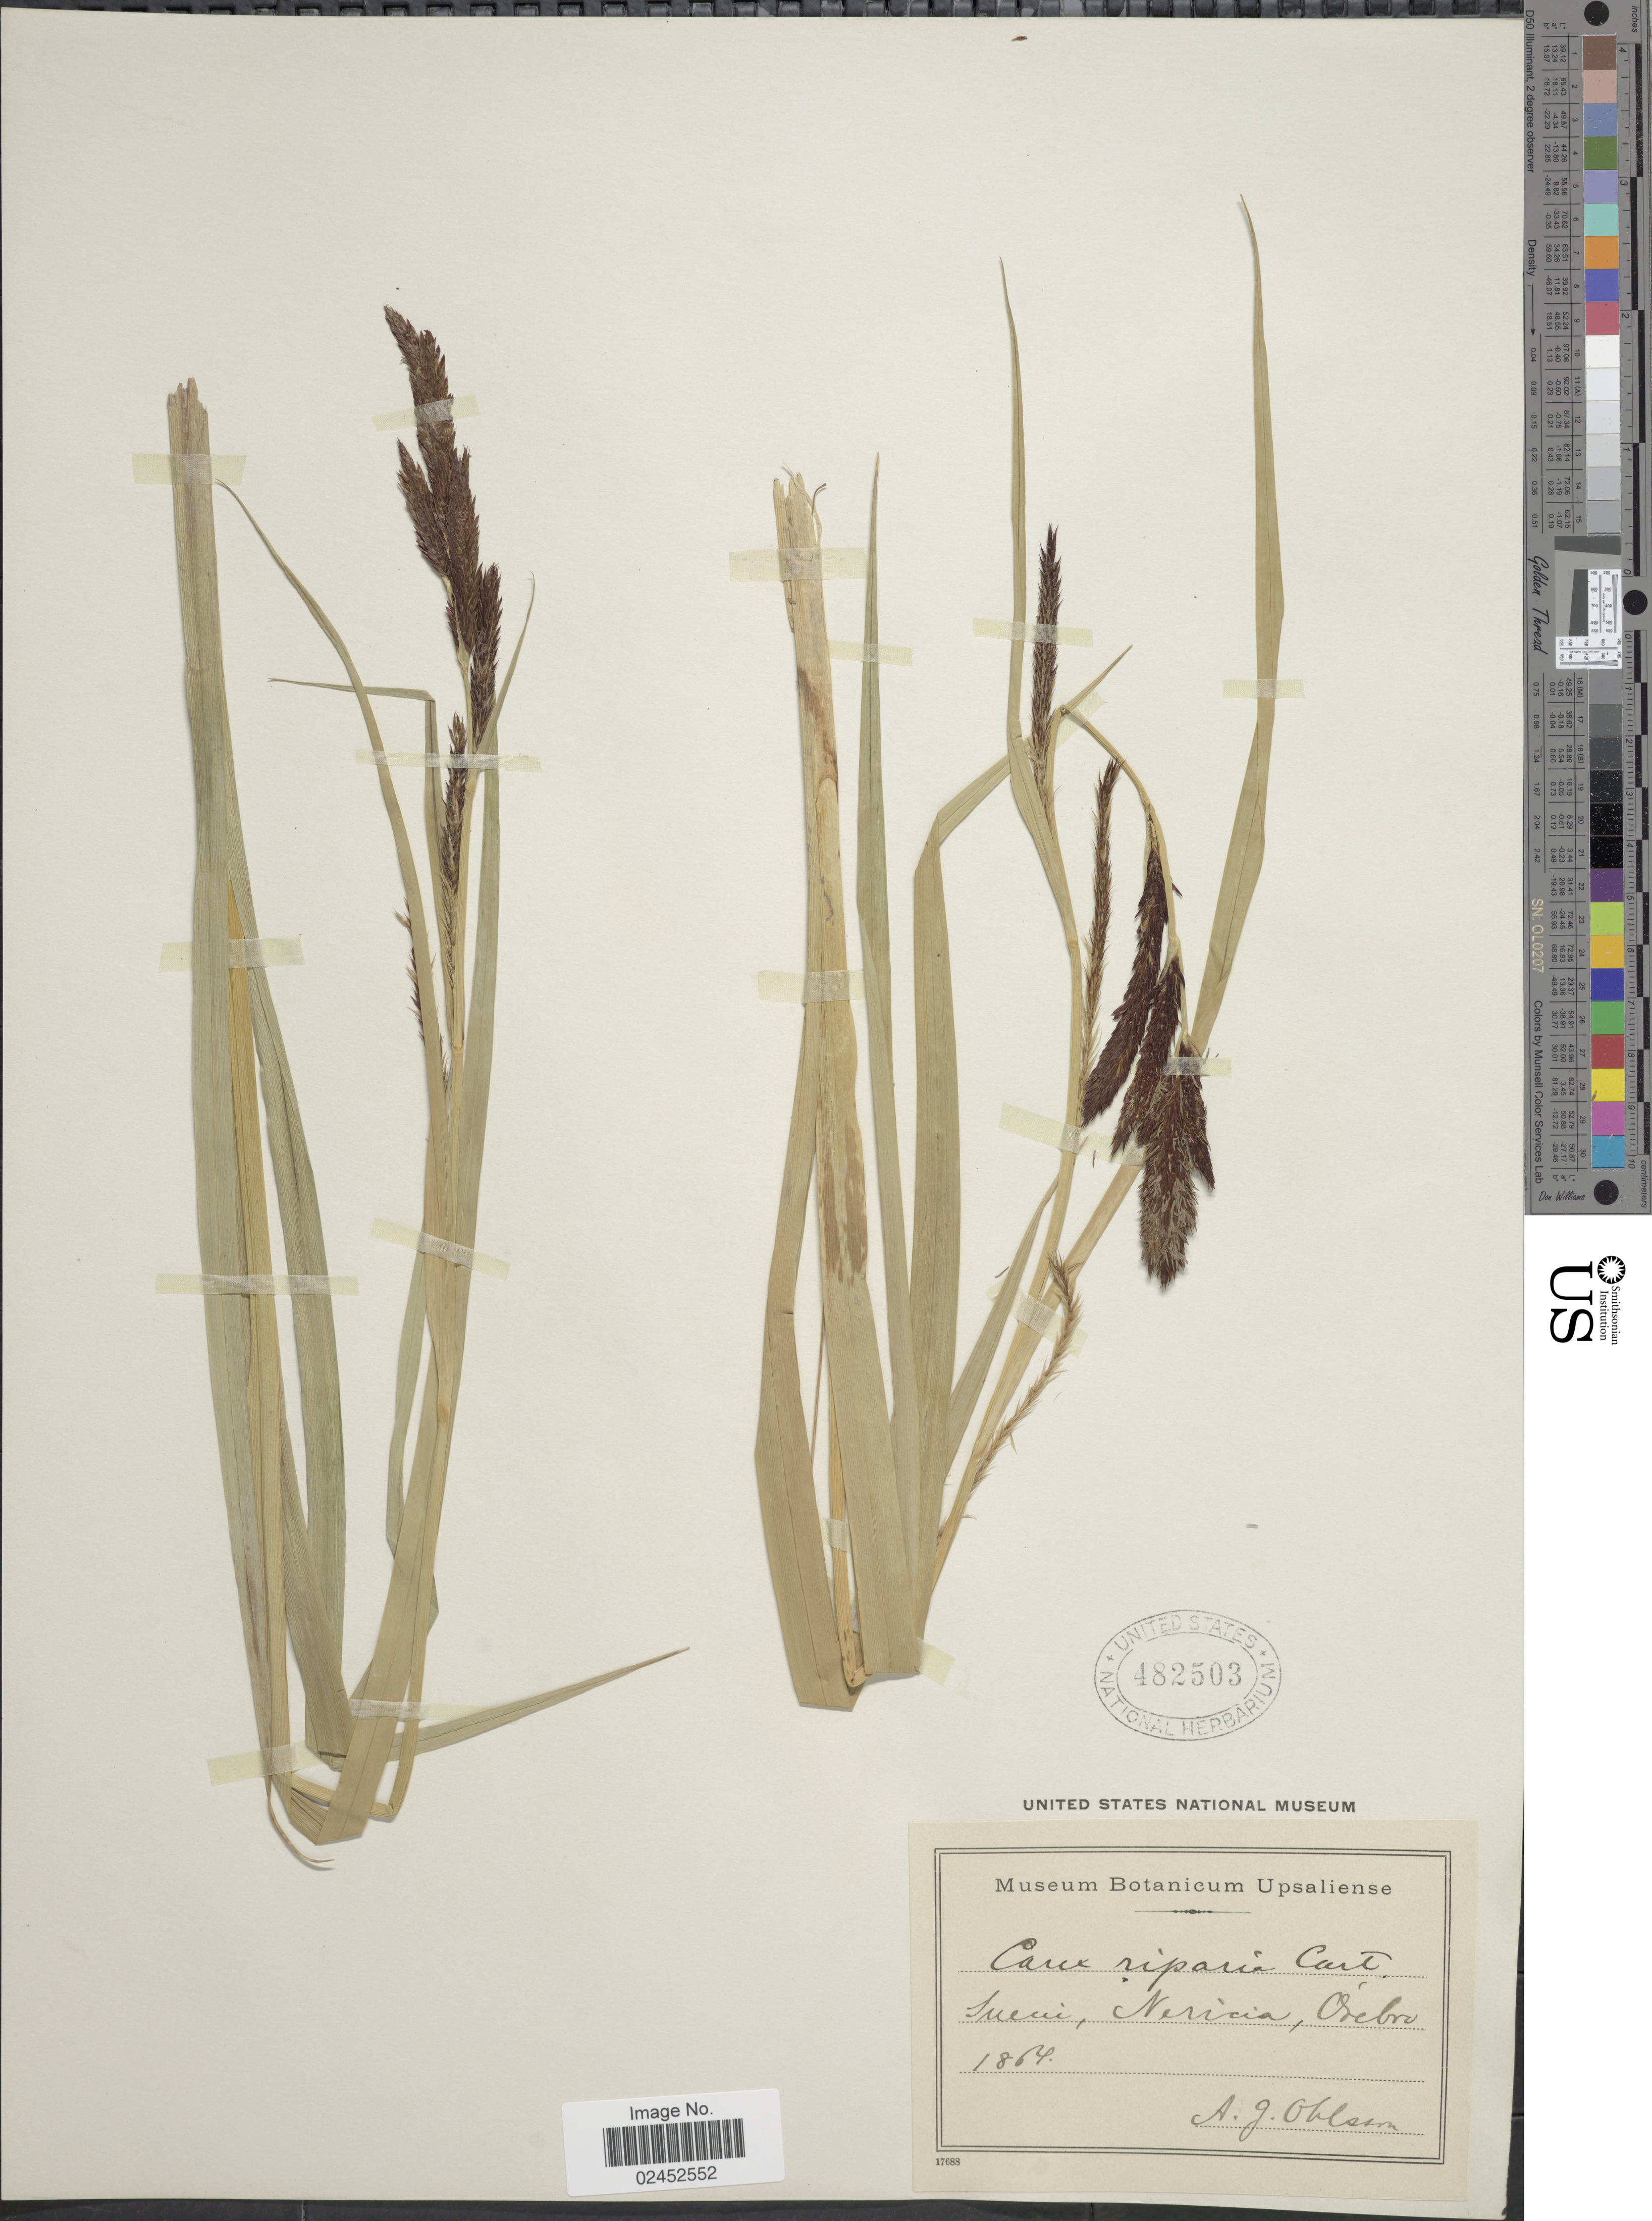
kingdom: Plantae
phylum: Tracheophyta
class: Liliopsida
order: Poales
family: Cyperaceae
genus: Carex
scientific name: Carex riparia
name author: Curtis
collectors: A. Ohlsson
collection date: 1864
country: Sweden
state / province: Örebro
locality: Suecia, Nericia.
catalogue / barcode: US 482503